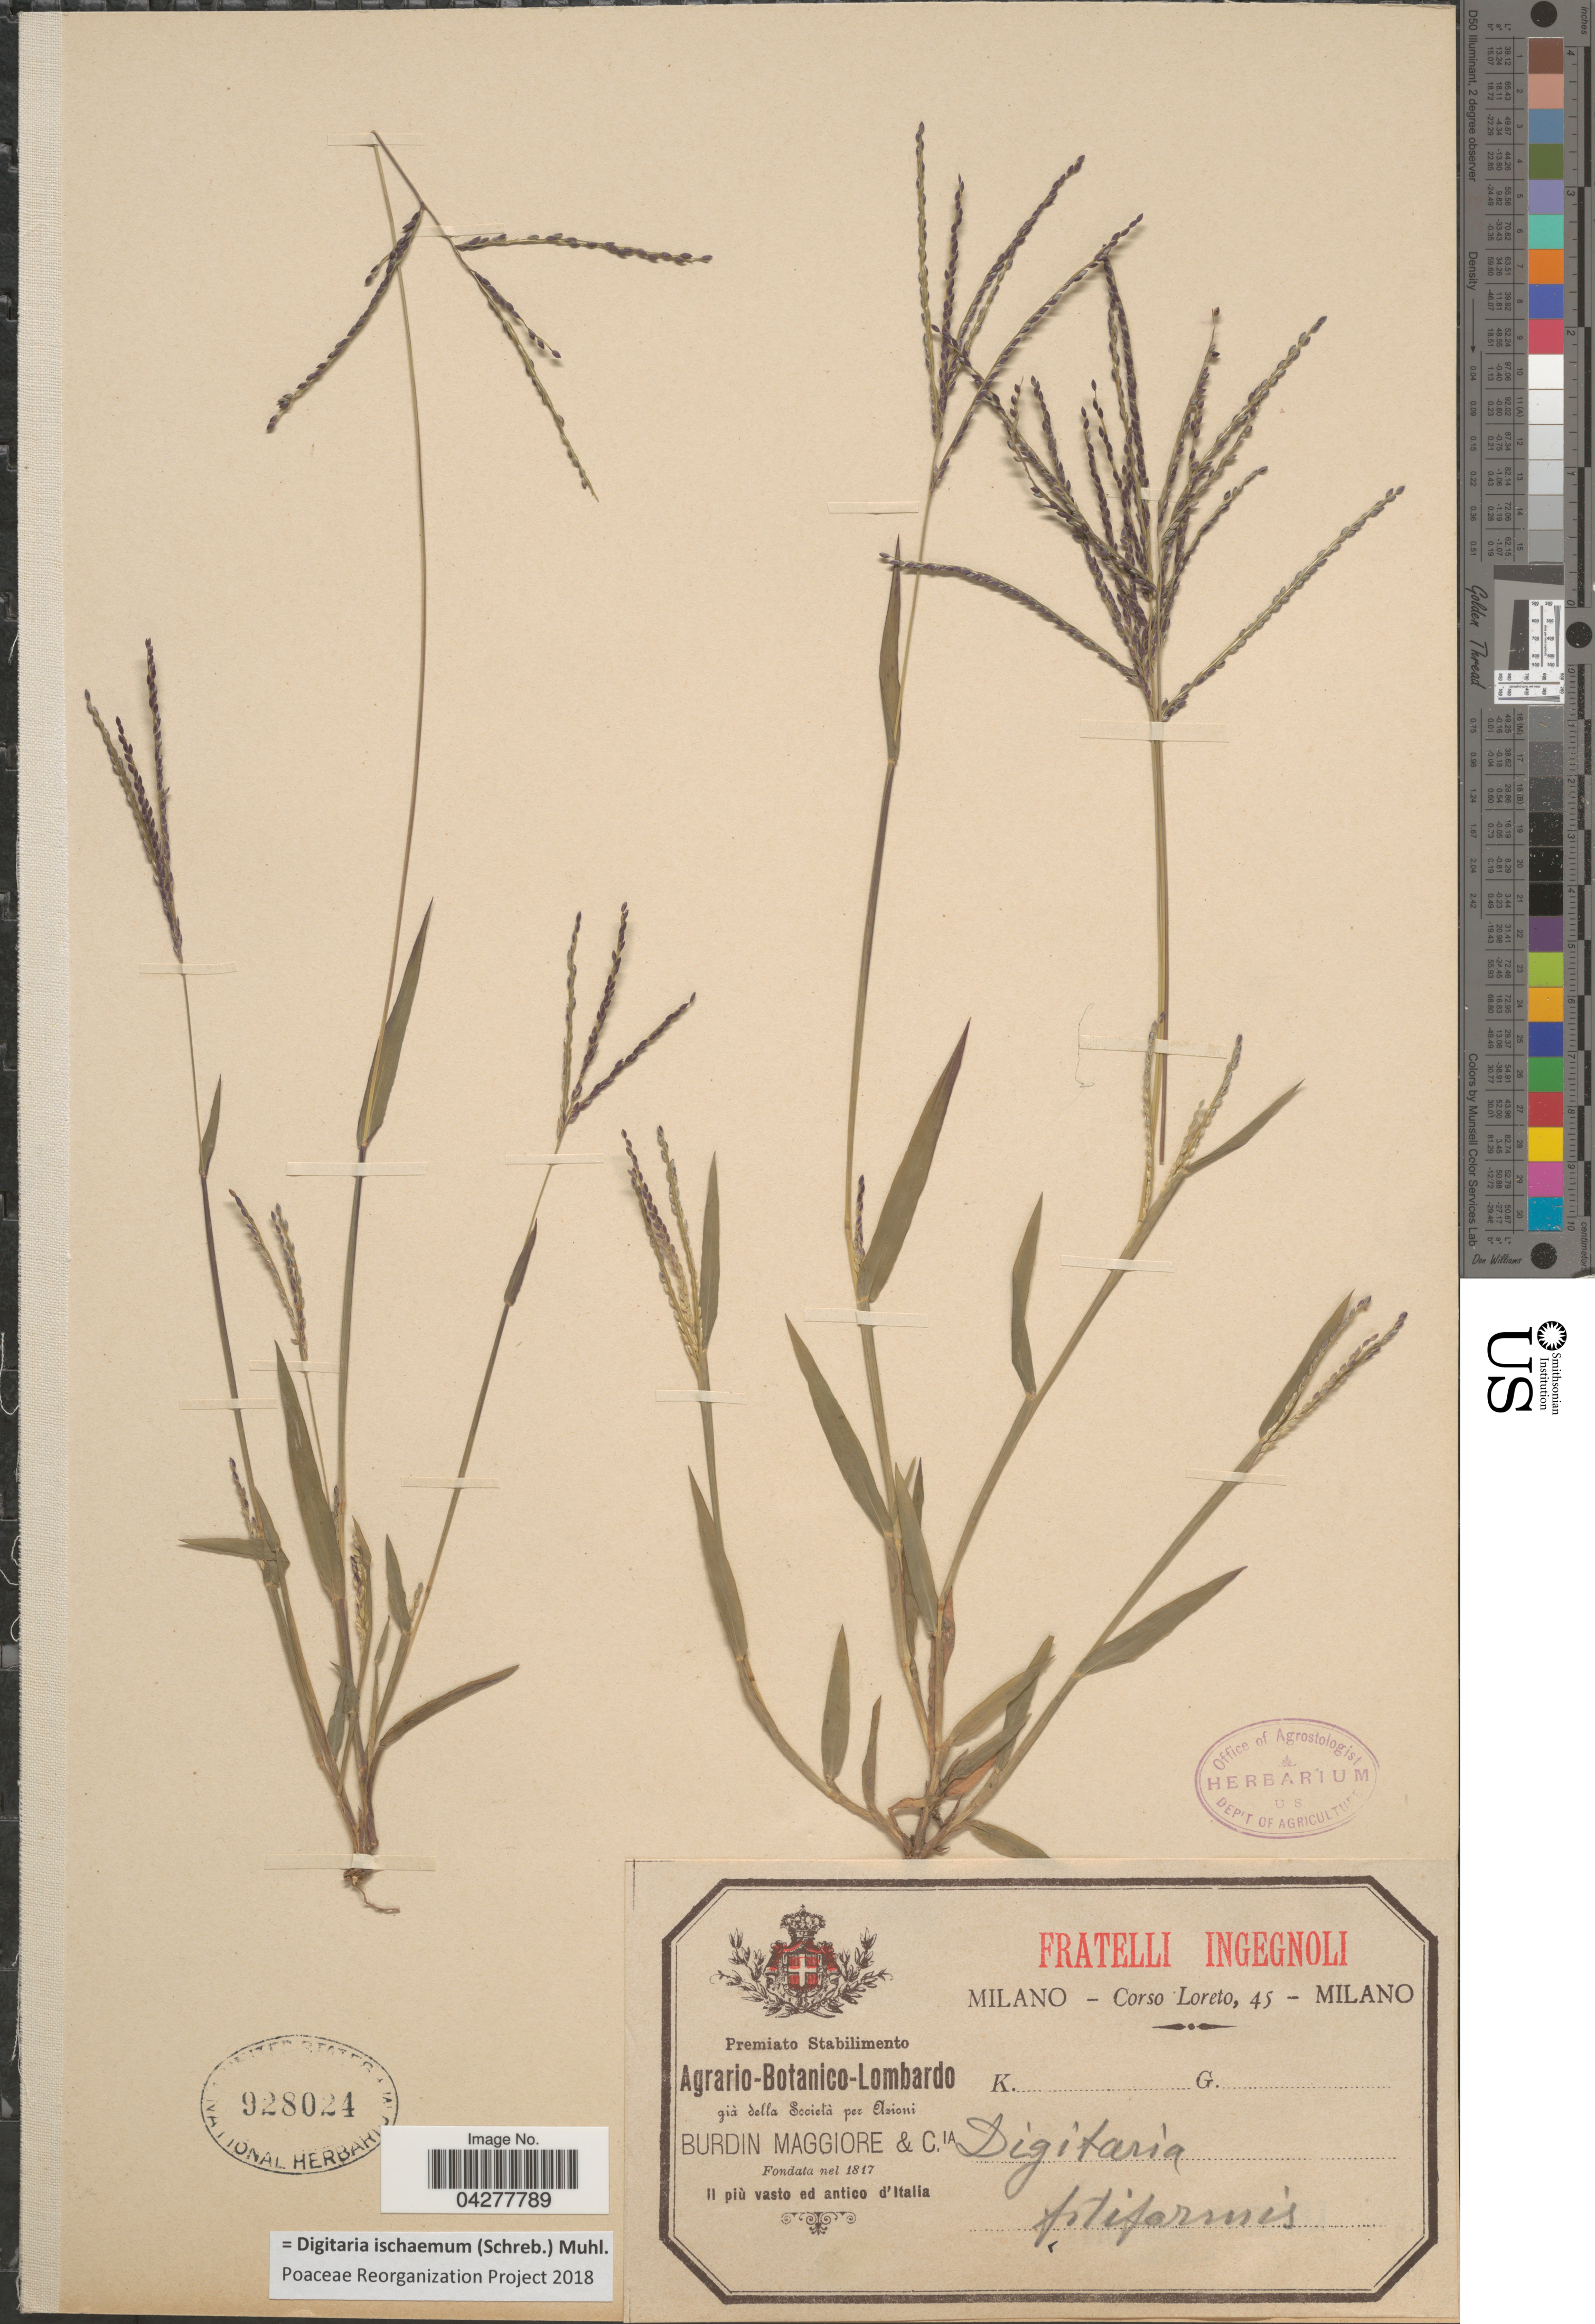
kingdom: Plantae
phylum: Tracheophyta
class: Liliopsida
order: Poales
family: Poaceae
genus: Digitaria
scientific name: Digitaria ischaemum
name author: (Schreber) Schreber ex Muhl.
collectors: Loreto, C.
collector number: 45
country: Italy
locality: Il più vasto ed antico d'Italia.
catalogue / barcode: US 928024